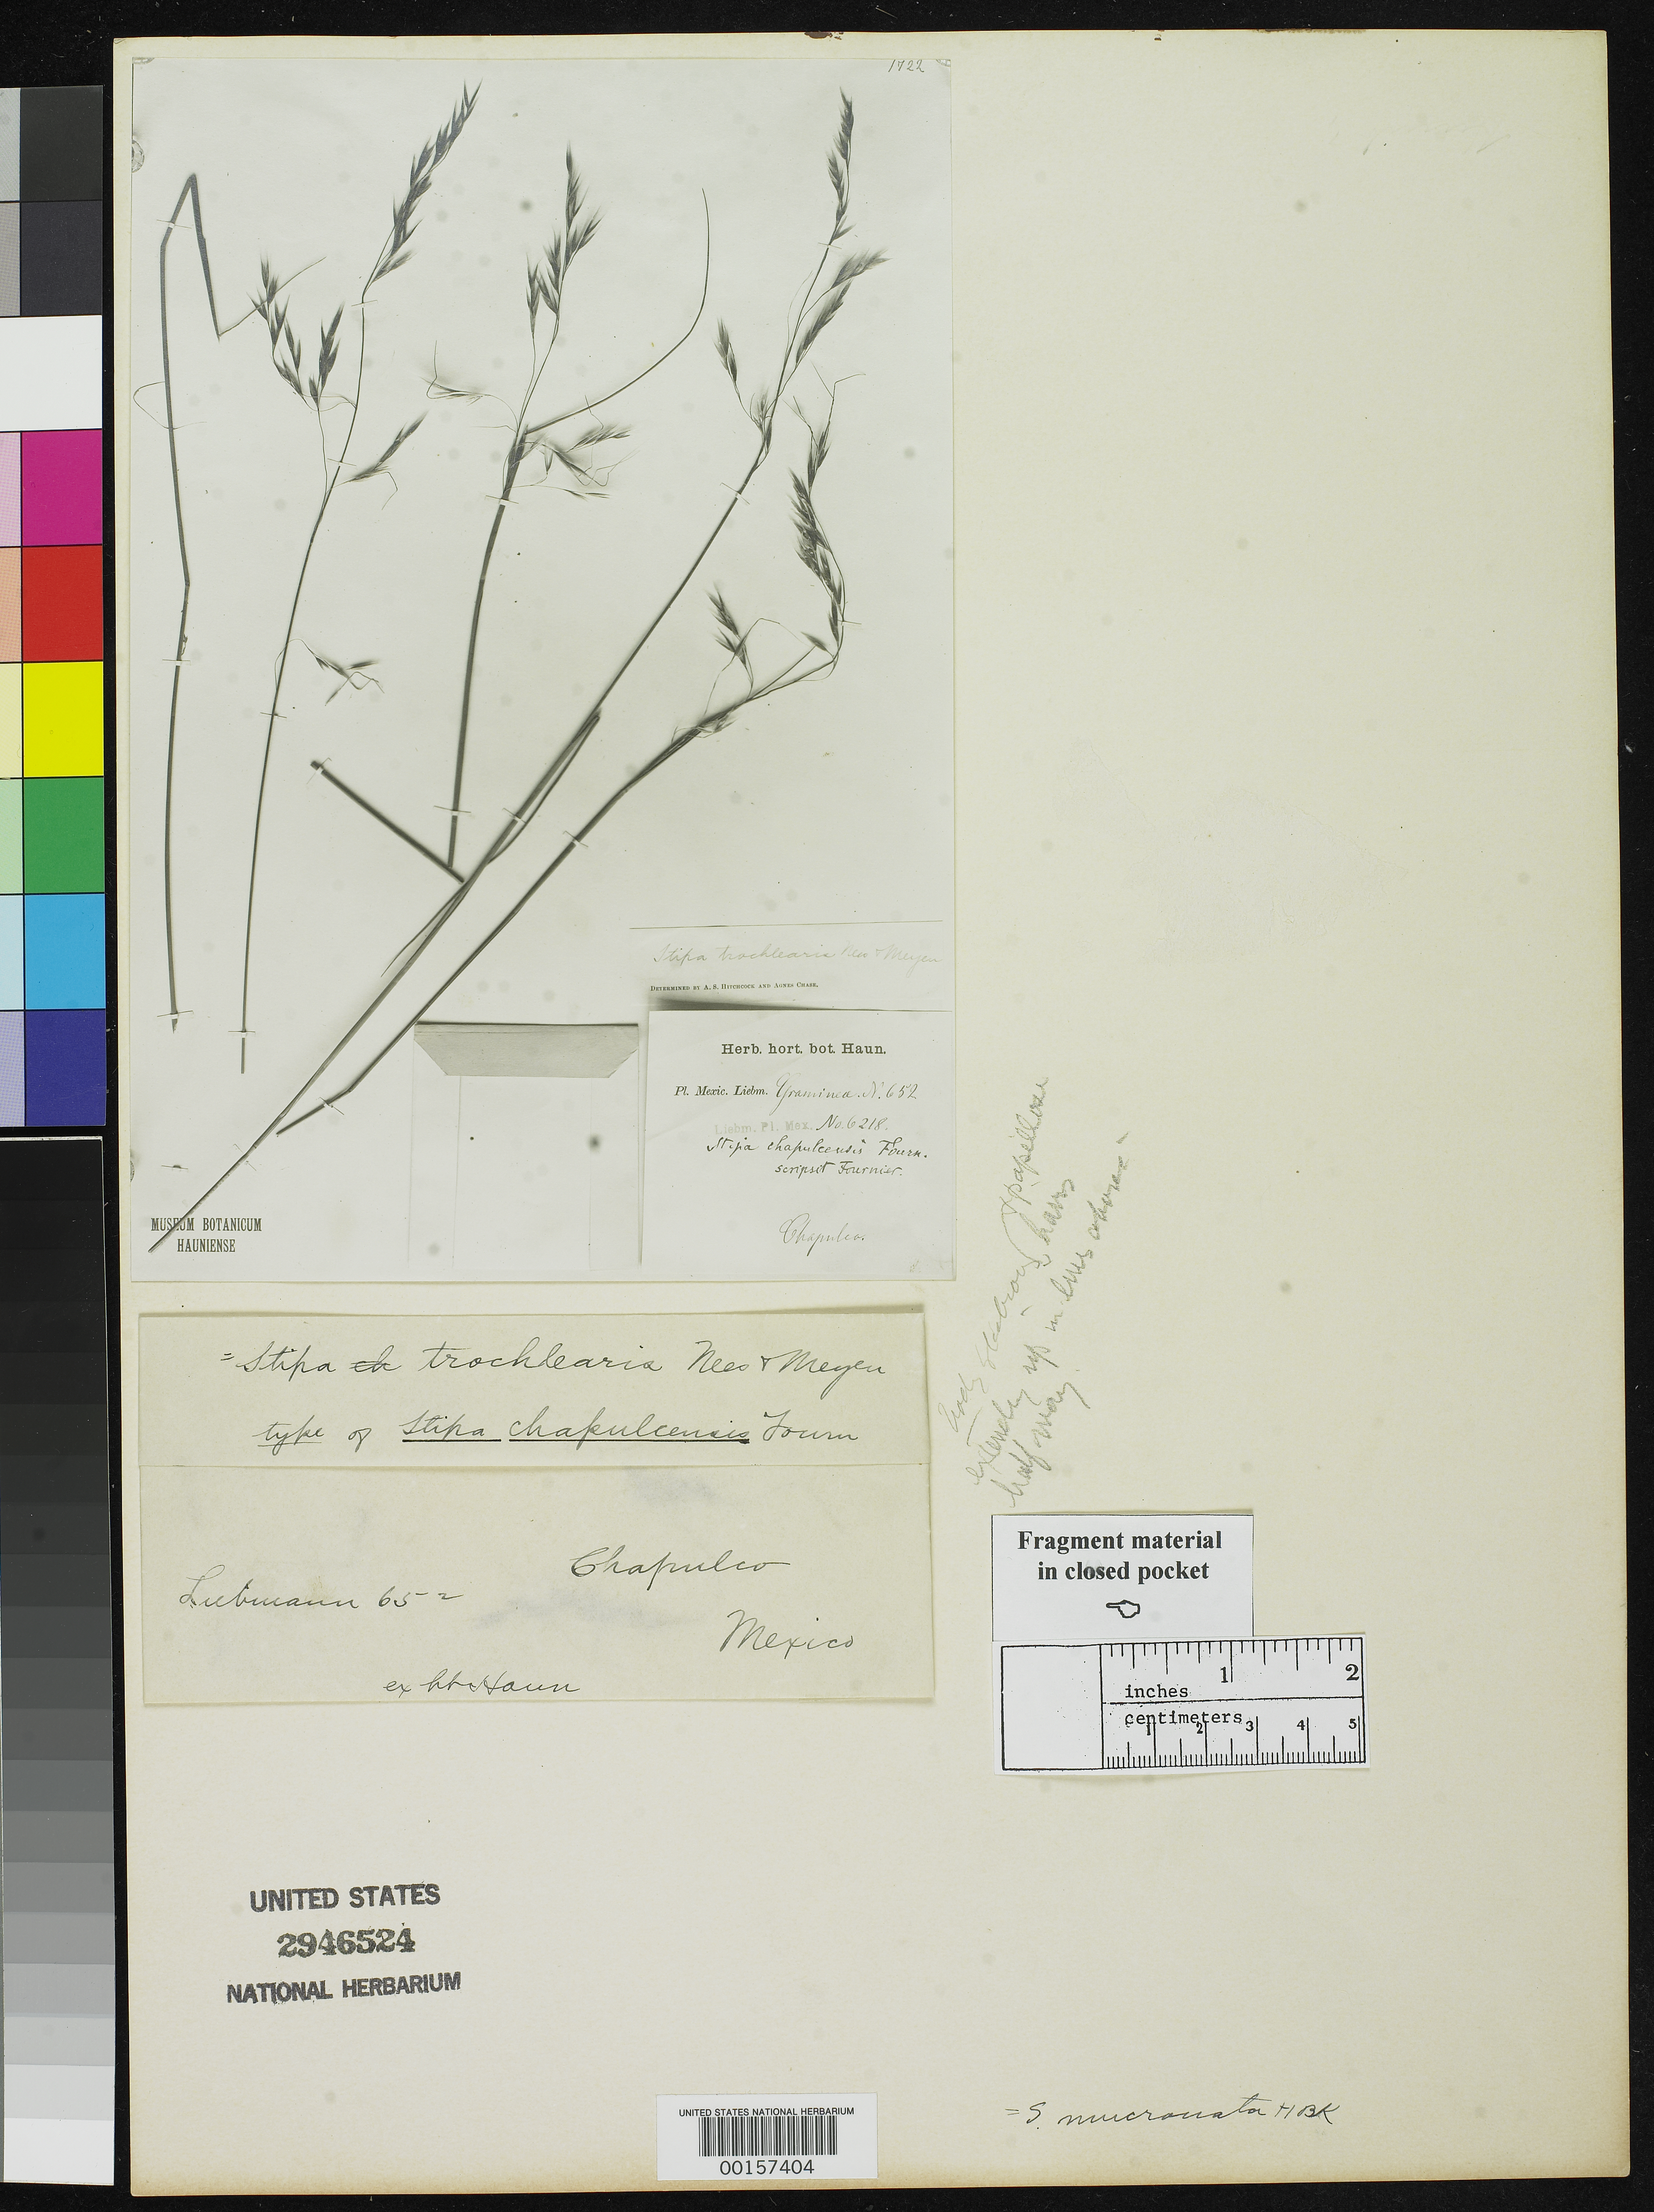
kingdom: Plantae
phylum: Tracheophyta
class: Liliopsida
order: Poales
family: Poaceae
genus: Stipa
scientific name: Stipa chapulcensis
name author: E. Fourn.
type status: Type Fragment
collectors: F. M. Liebmann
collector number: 652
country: Mexico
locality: Chapulco.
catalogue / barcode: US 2946524